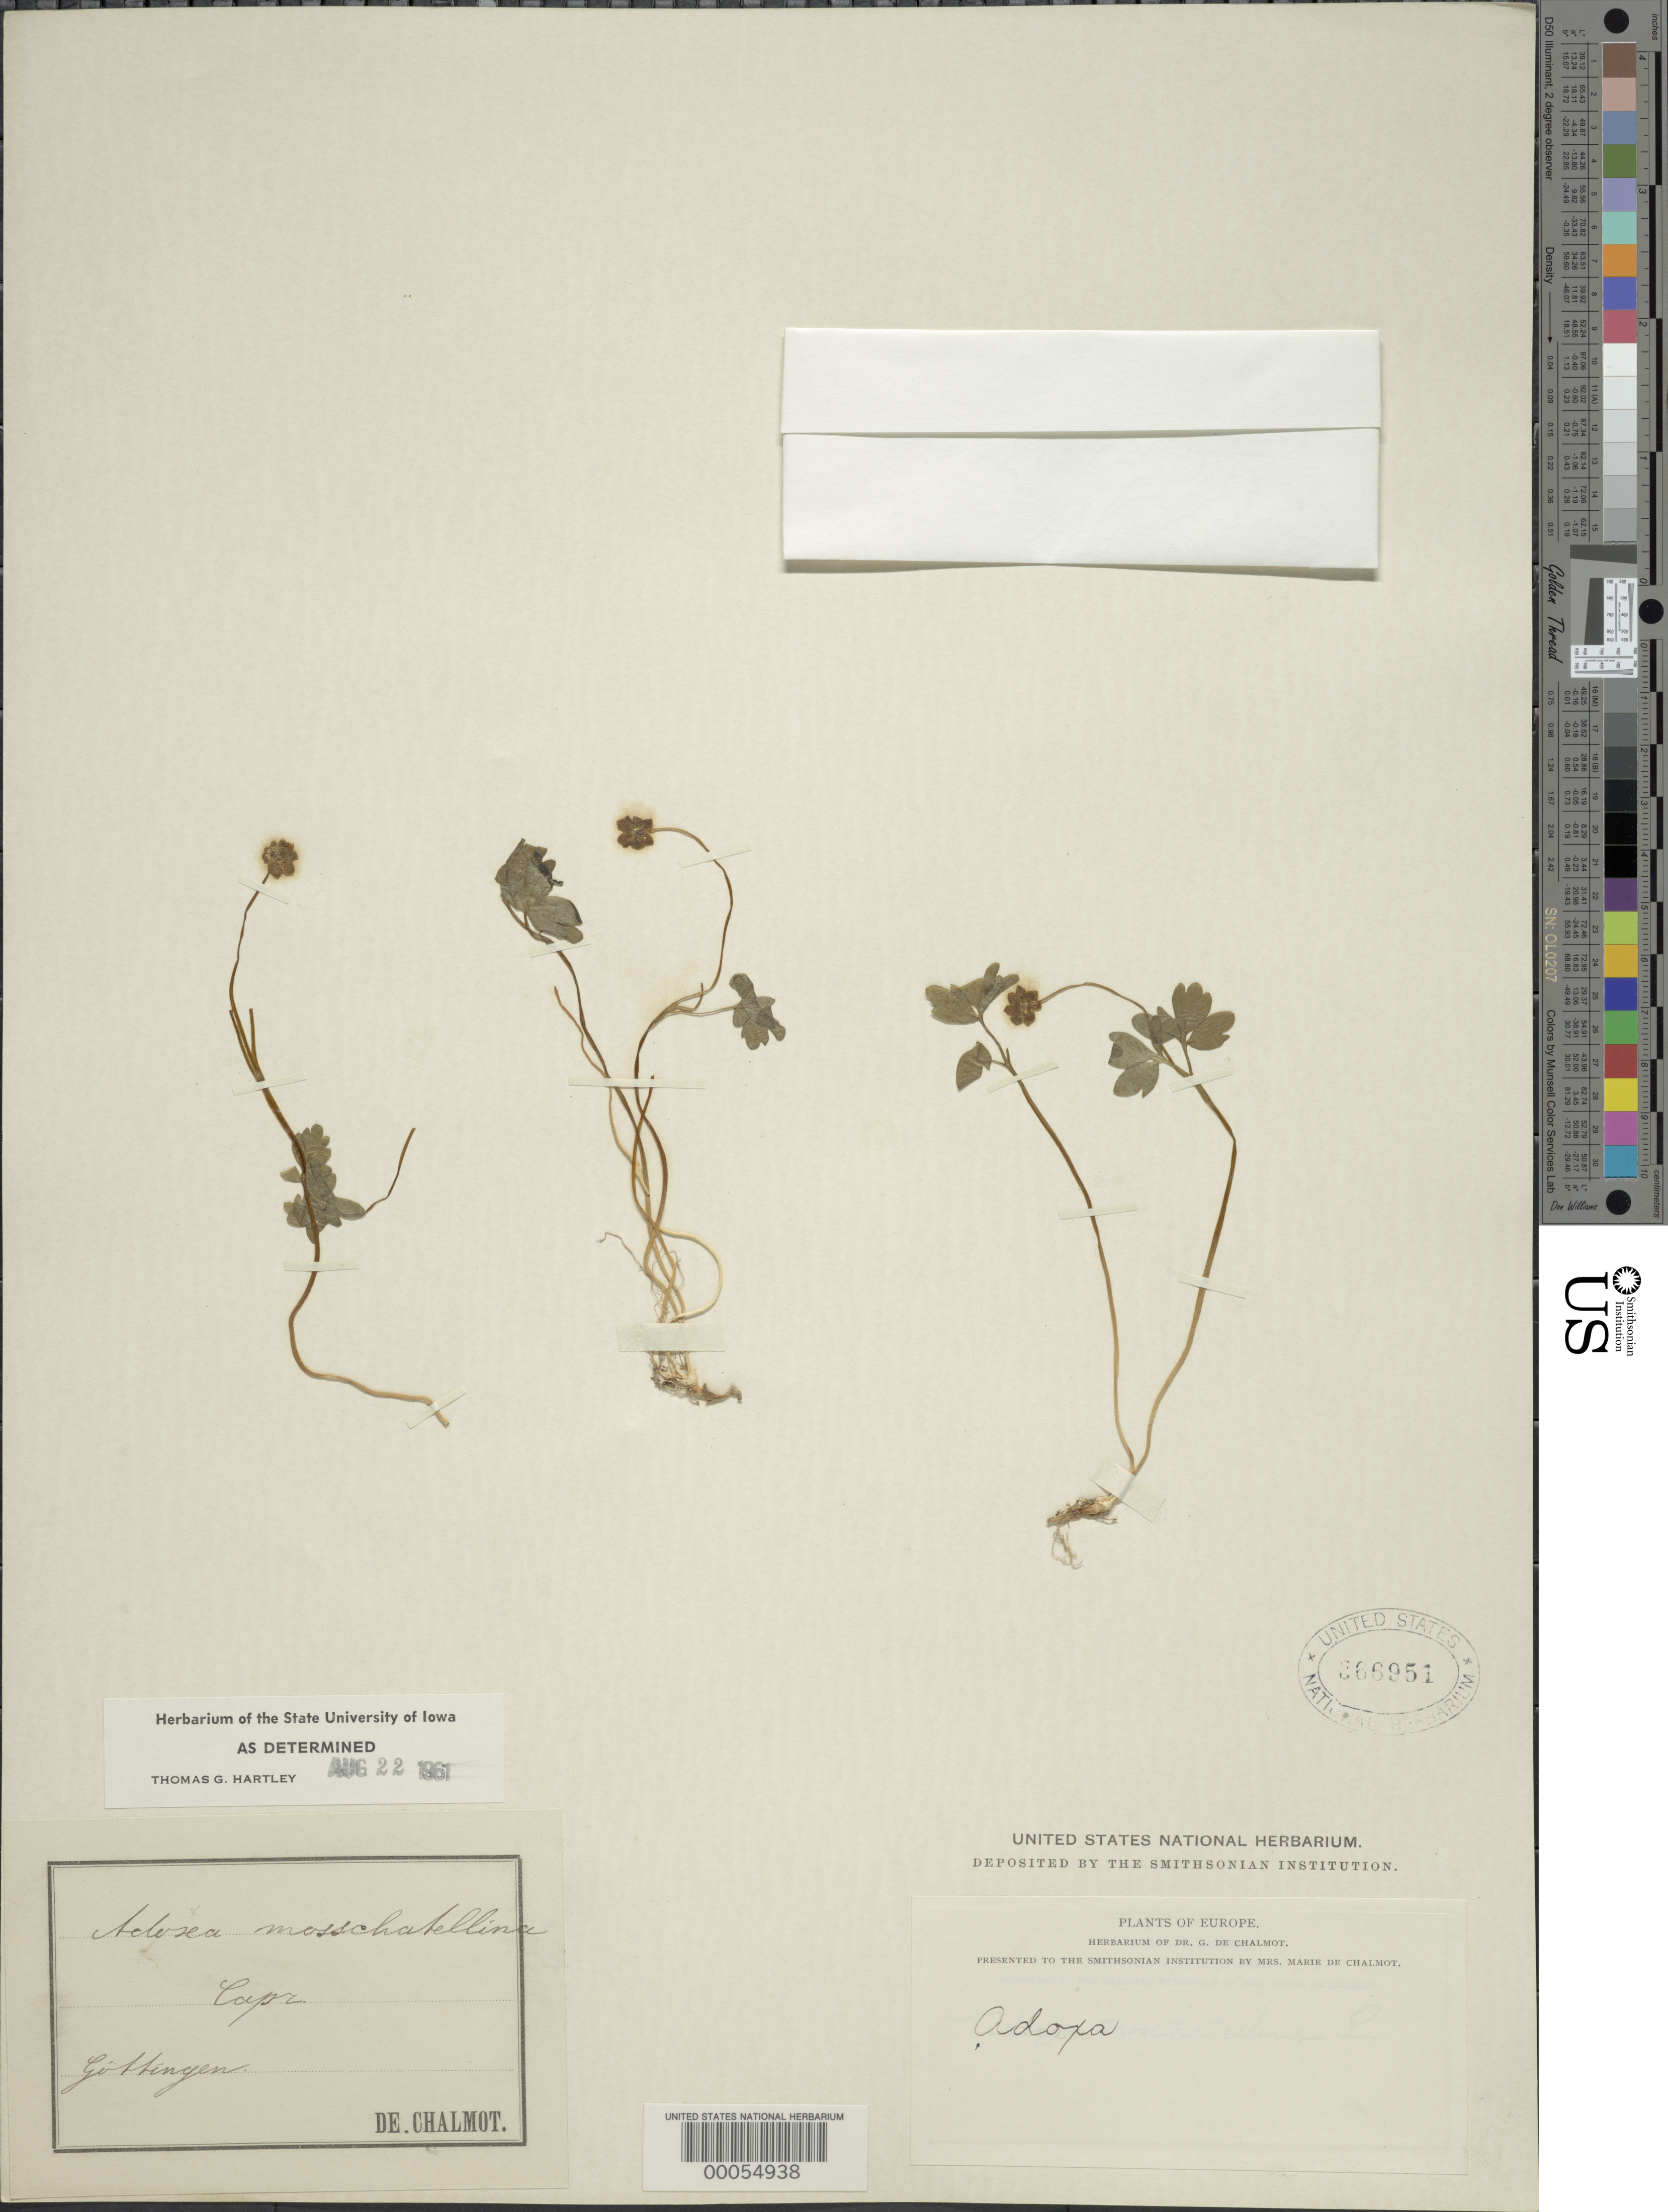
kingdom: Plantae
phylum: Tracheophyta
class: Magnoliopsida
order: Dipsacales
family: Viburnaceae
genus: Adoxa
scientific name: Adoxa moschatellina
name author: L.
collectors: G. de Chalmot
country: Italy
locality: Capri. Gottingen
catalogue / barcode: US 366951